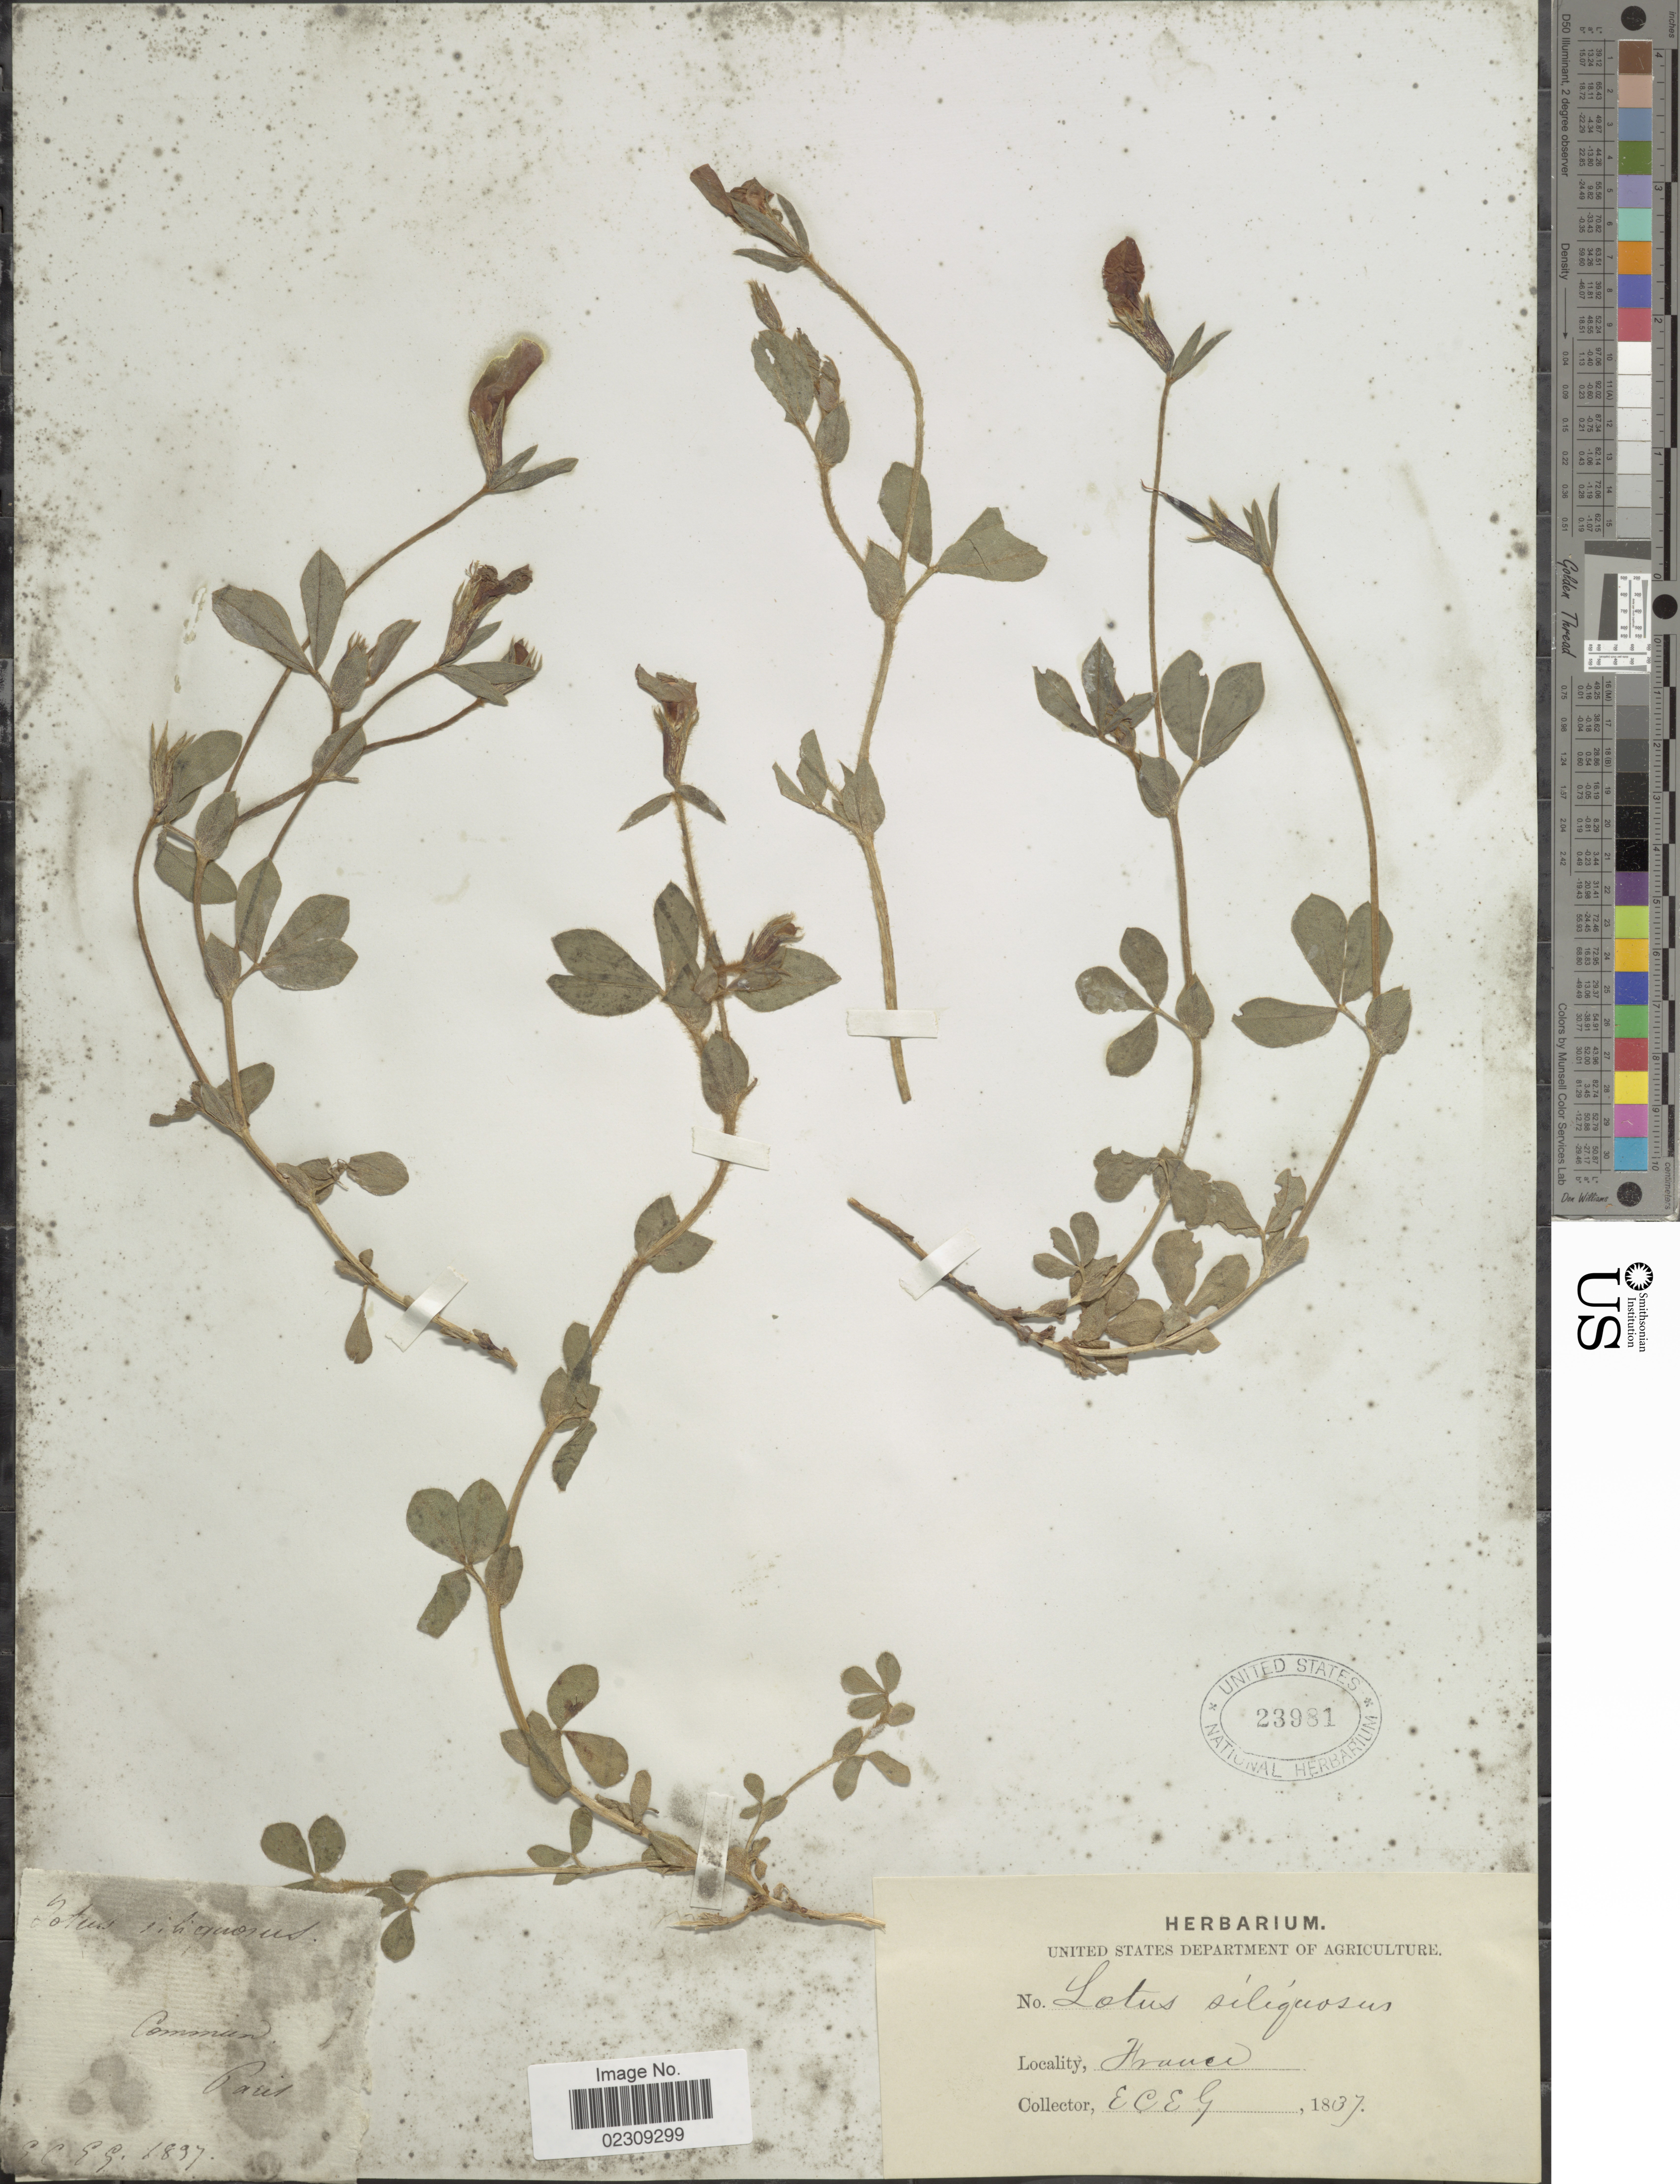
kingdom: Plantae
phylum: Tracheophyta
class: Magnoliopsida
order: Fabales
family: Fabaceae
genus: Tetragonolobus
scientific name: Tetragonolobus siliquosus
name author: Roth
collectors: E. C. E. G.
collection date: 1837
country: France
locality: Commun, Paris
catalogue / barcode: US 23981